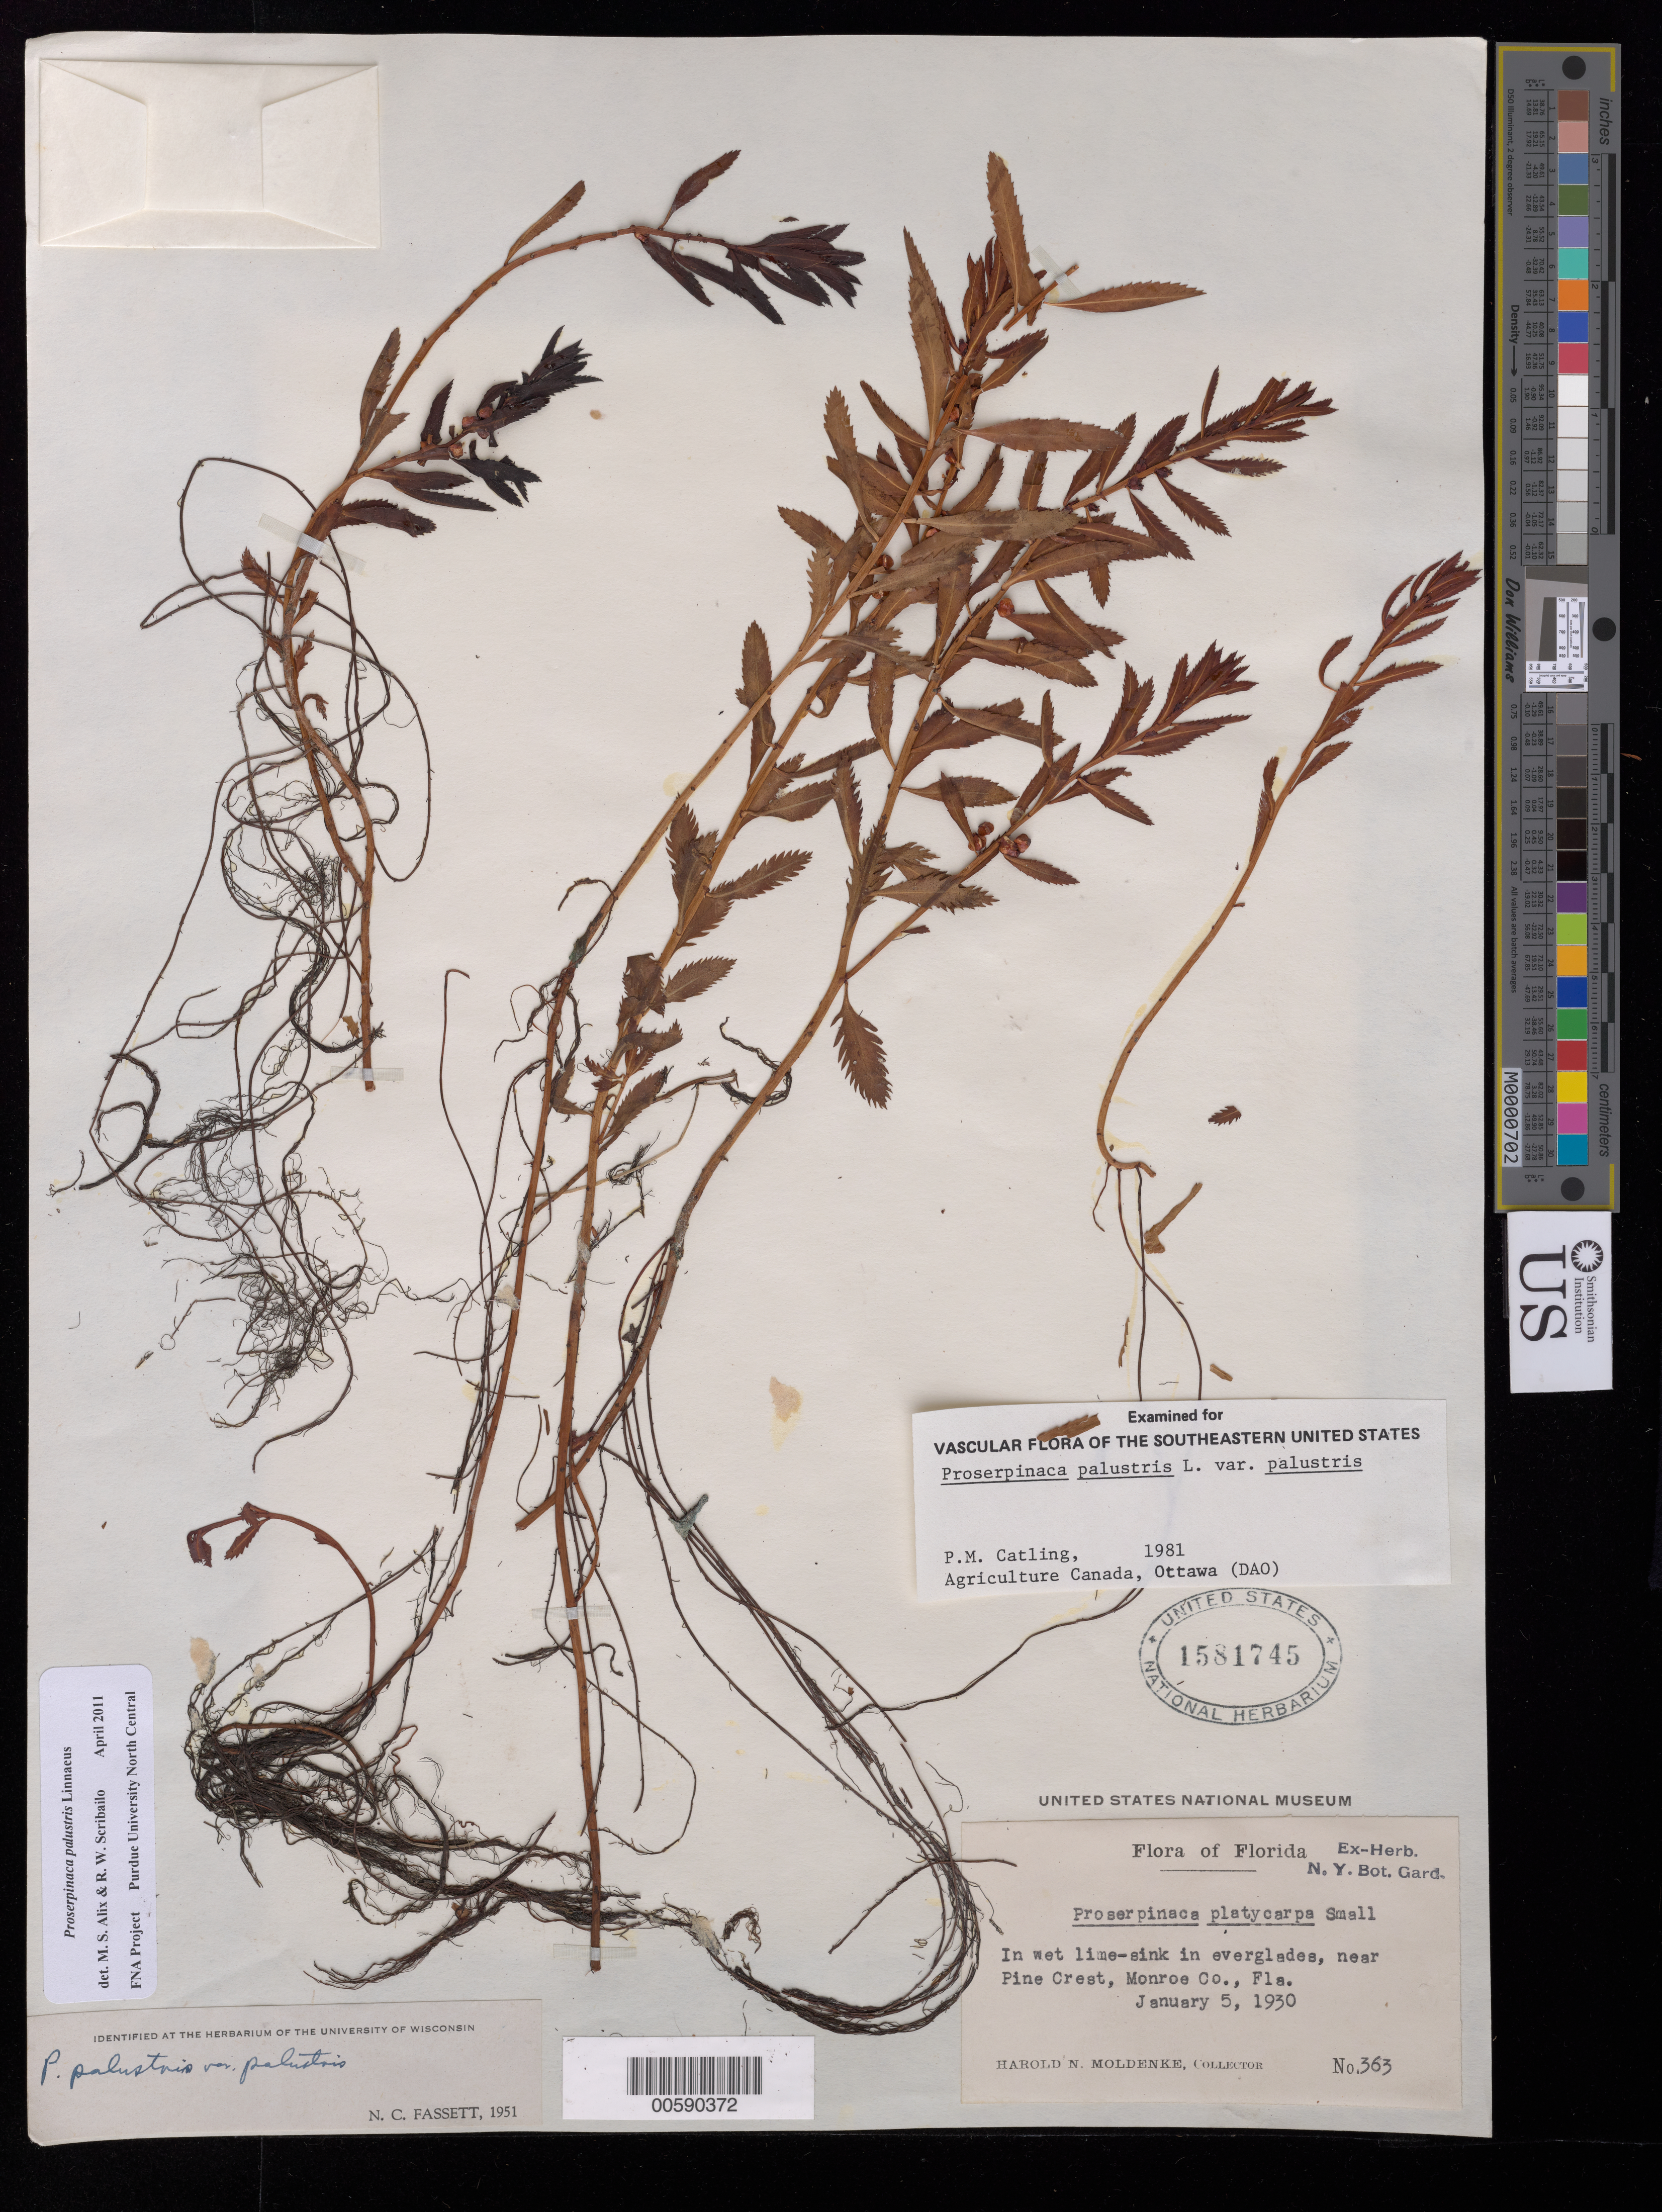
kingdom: Plantae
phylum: Tracheophyta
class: Magnoliopsida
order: Saxifragales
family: Haloragaceae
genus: Proserpinaca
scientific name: Proserpinaca palustris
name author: L.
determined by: Scribailo, R. W.; Alix, M. S.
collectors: H. N. Moldenke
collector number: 363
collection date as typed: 05 Jan 1930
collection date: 1930-01-05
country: United States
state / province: Florida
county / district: Monroe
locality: Near Pine Crest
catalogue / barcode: US 1581745